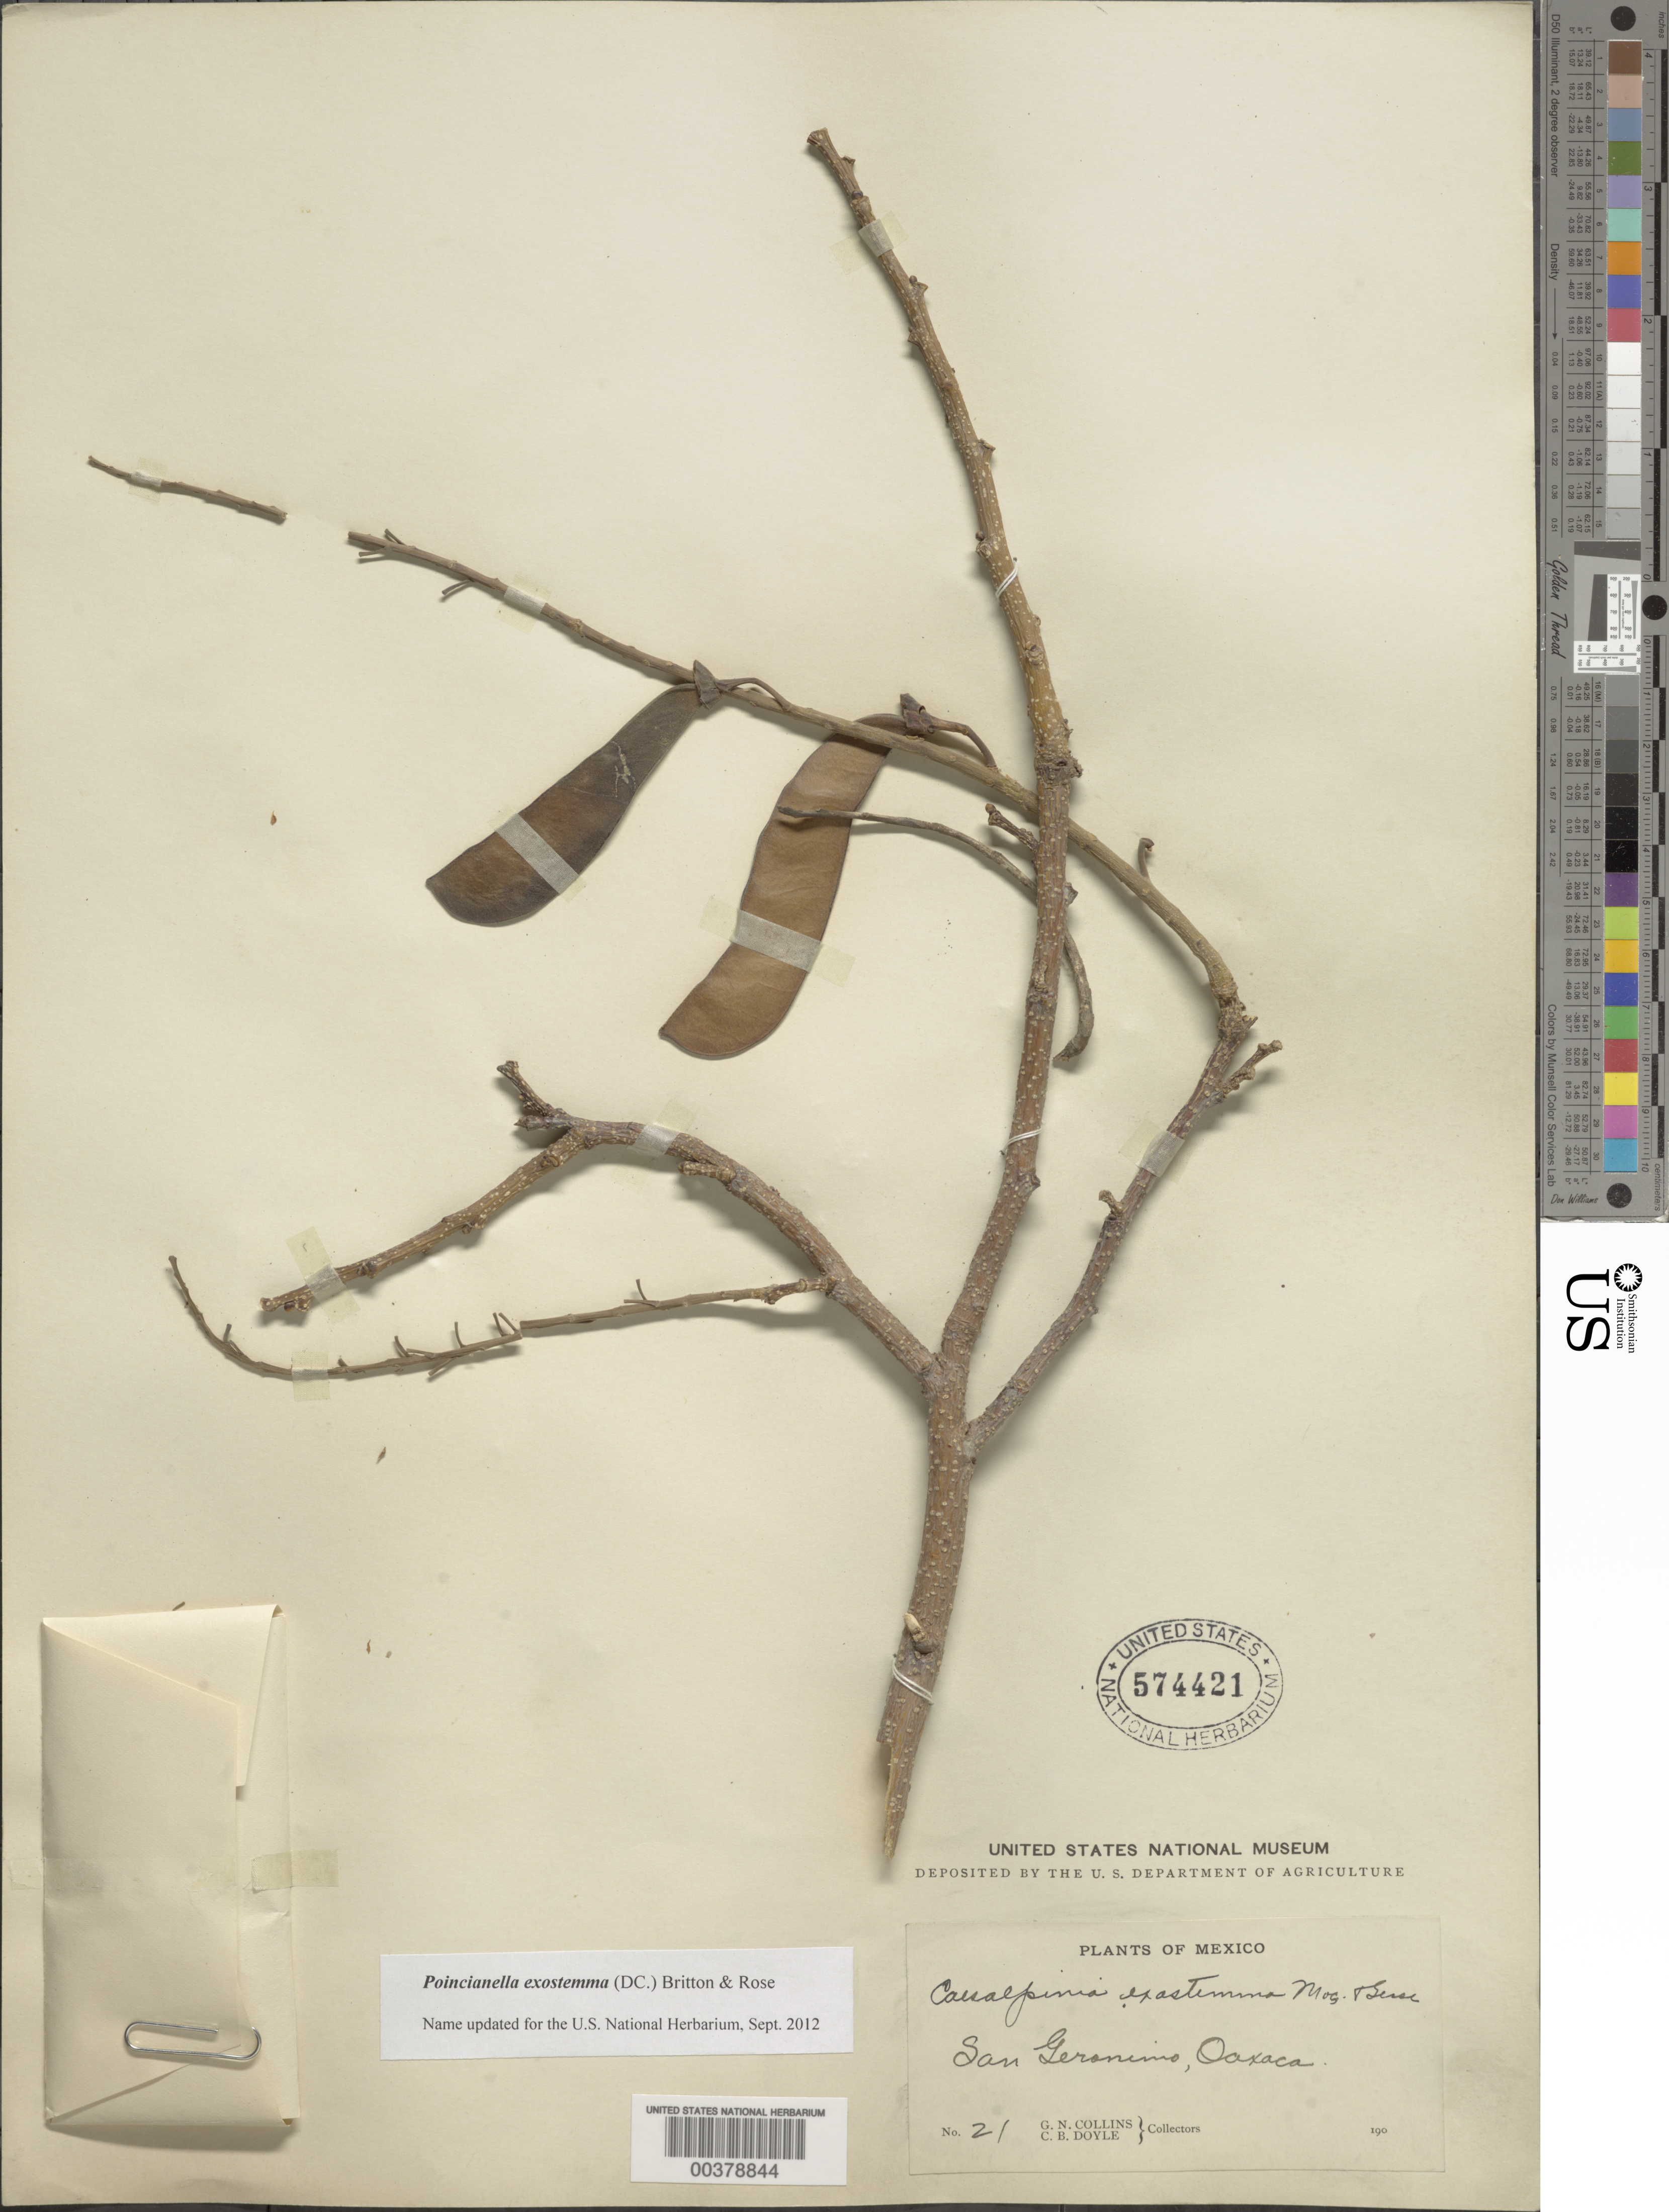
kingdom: Plantae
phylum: Tracheophyta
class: Magnoliopsida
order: Fabales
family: Fabaceae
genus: Erythrostemon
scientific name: Erythrostemon exostemma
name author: (Moc. & Sessé ex DC.) Gagnon & G.P. Lewis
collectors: G. Collins & C. Doyle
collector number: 21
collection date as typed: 190-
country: Mexico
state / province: Oaxaca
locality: San geronimo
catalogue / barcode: US 574421